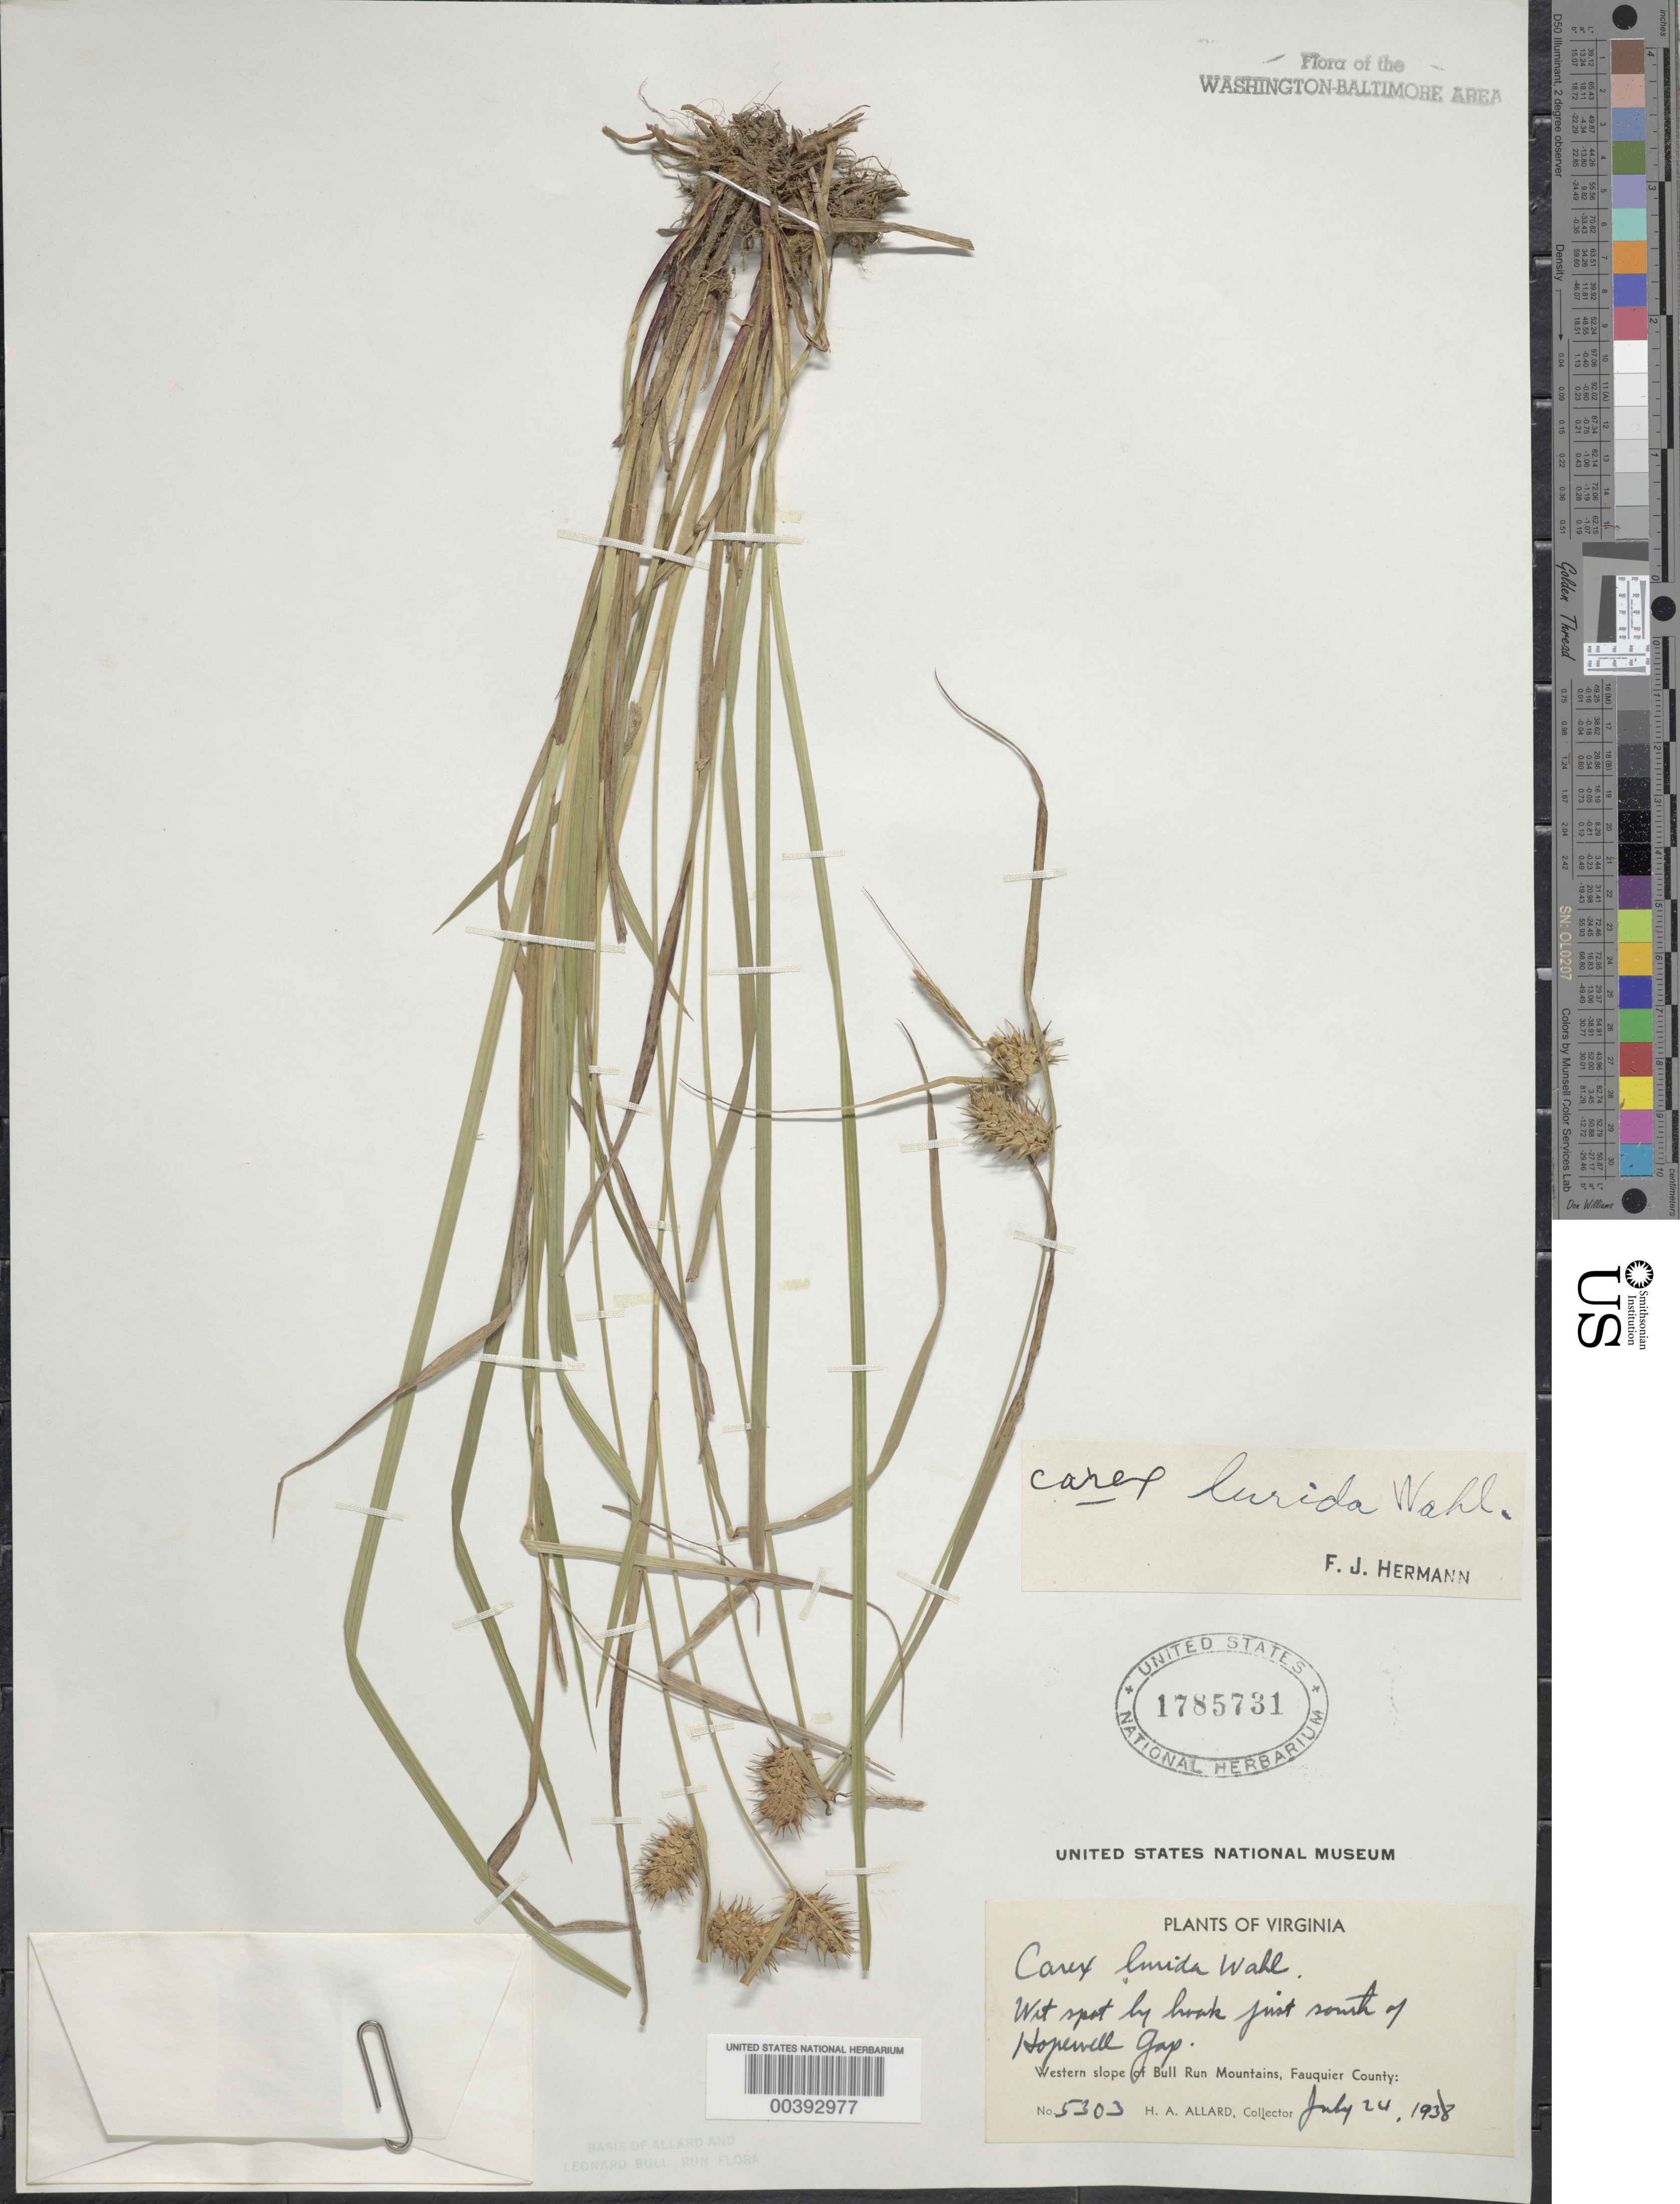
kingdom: Plantae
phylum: Tracheophyta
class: Liliopsida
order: Poales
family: Cyperaceae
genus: Carex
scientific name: Carex lurida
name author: Wahlenb.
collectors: H. A. Allard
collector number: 5303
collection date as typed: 24 Jul 1938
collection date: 1938-07-24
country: United States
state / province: Virginia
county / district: Fauquier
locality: South of Hopewell Gap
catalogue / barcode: US 1785731